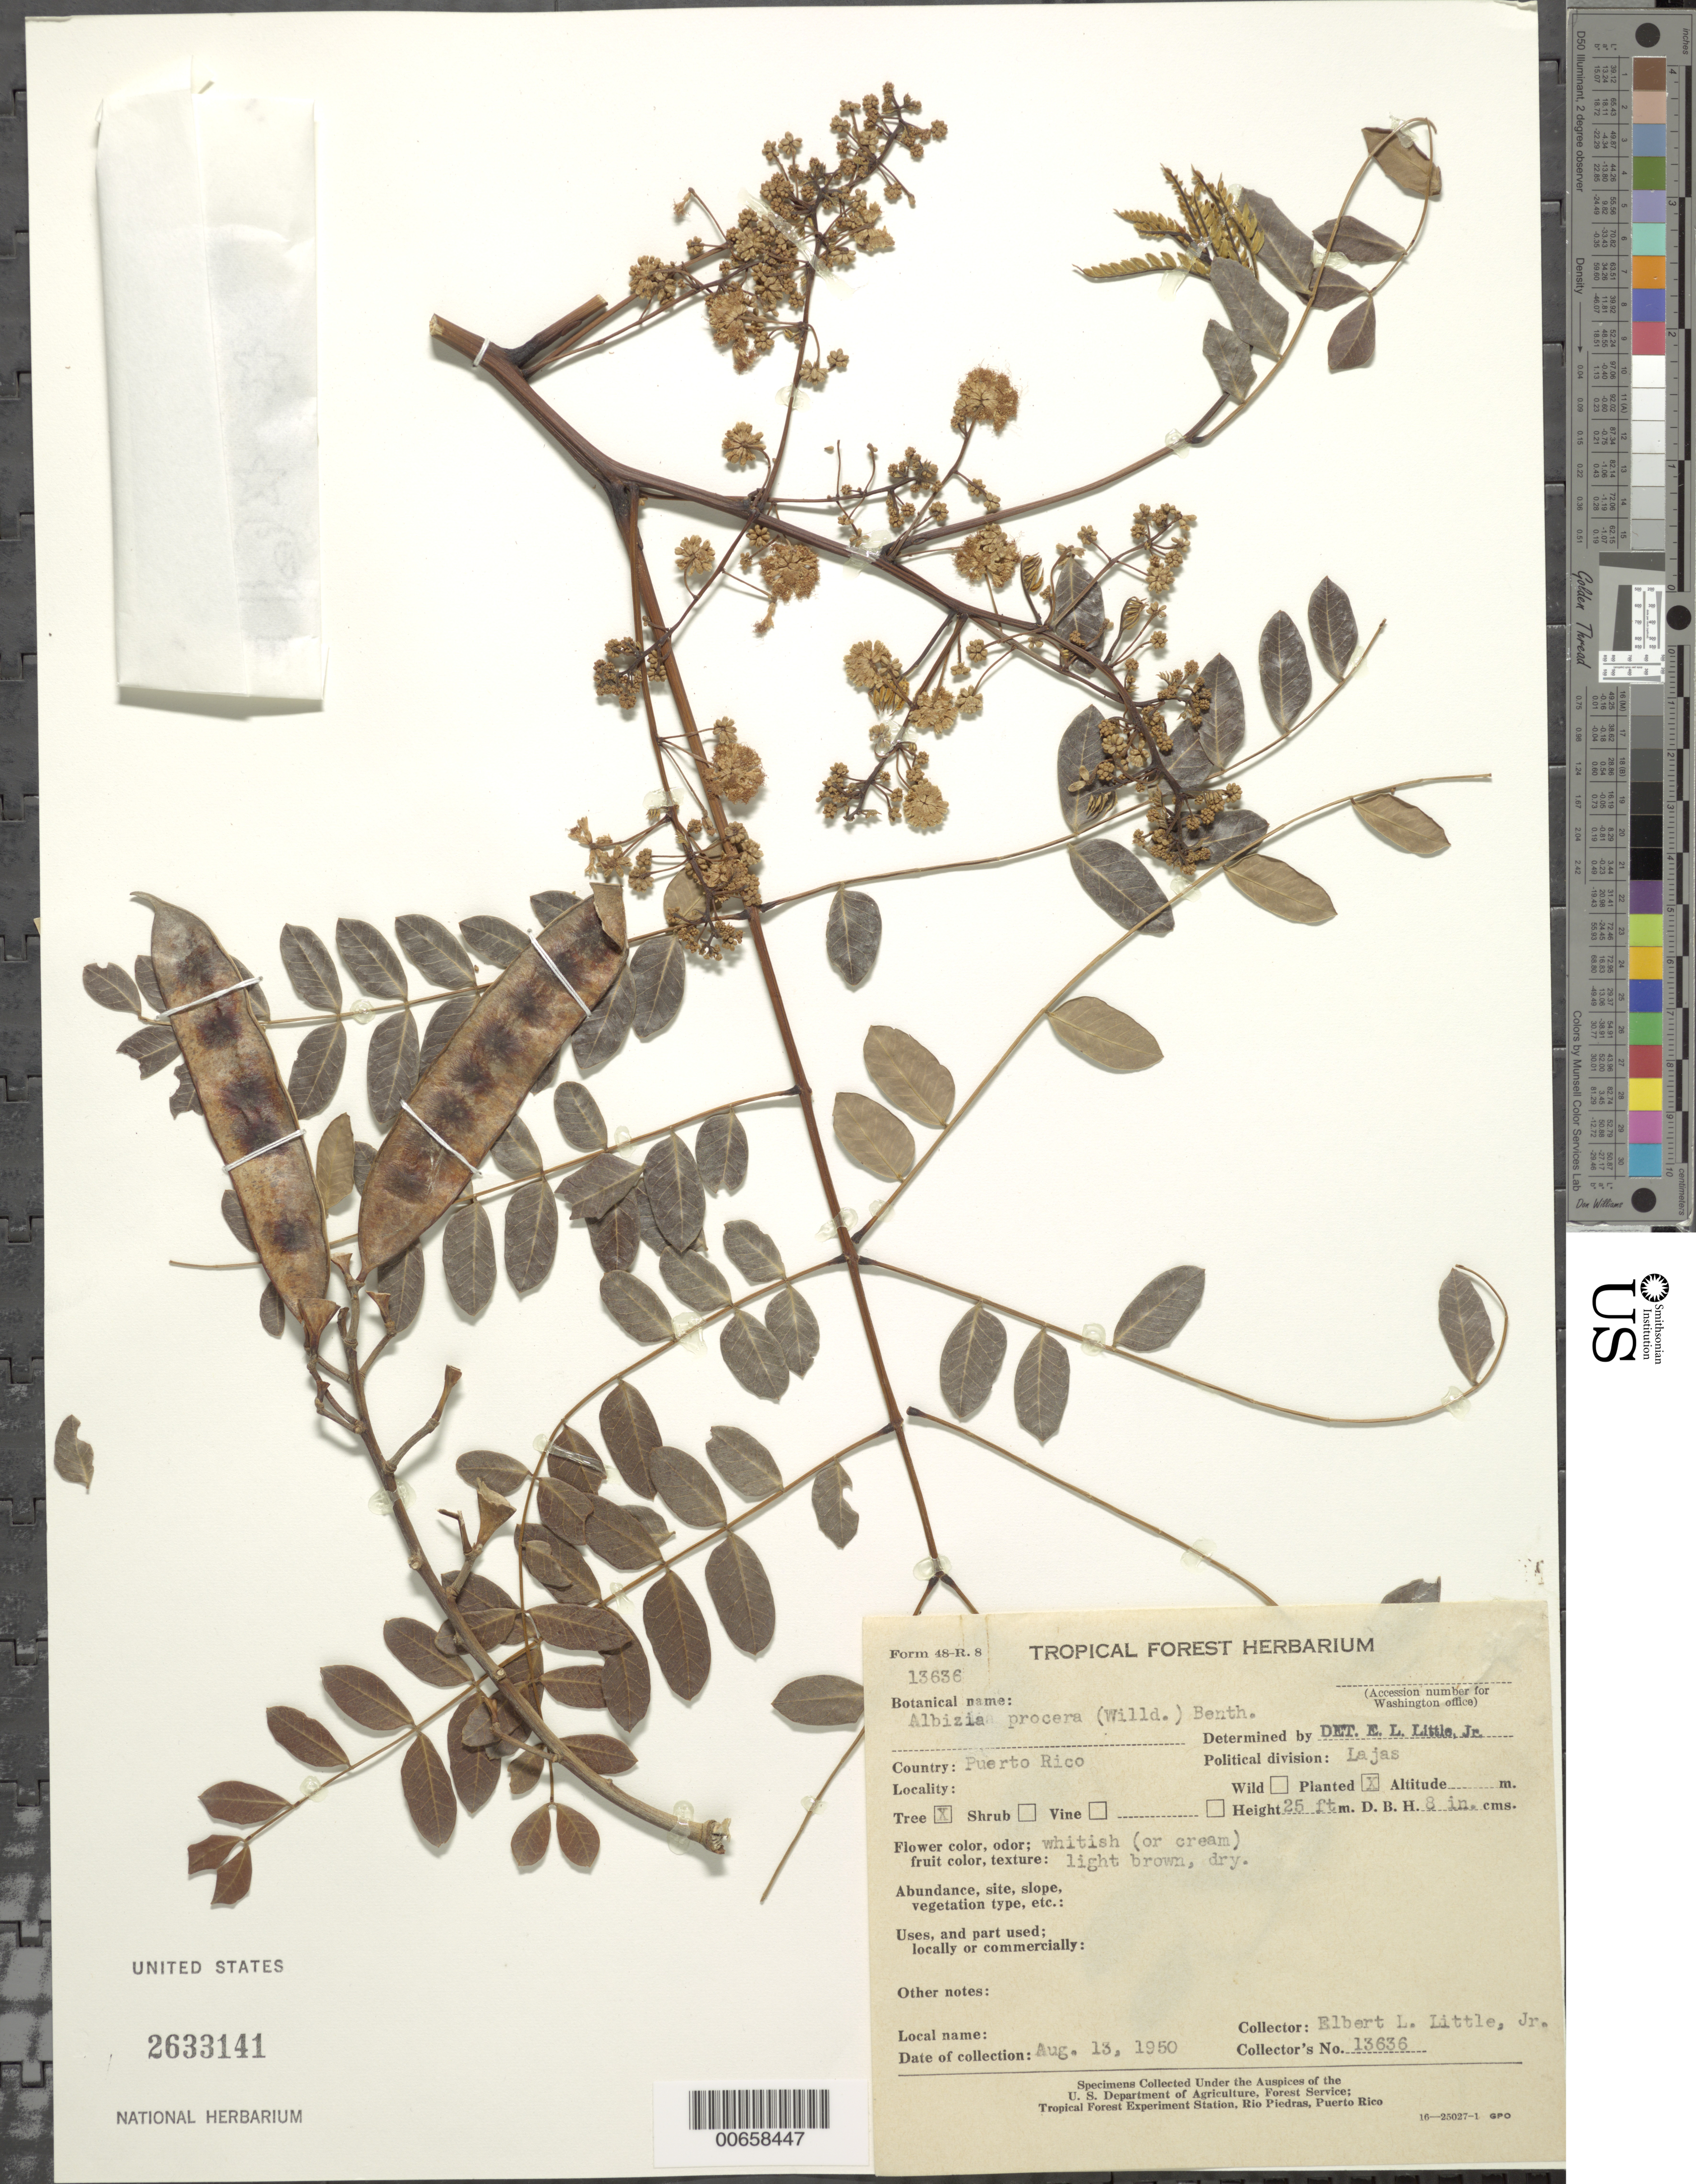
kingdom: Plantae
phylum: Tracheophyta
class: Magnoliopsida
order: Fabales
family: Fabaceae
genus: Albizia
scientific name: Albizia procera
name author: (Roxb.) Benth.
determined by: Little, Elbert L., Jr., (FSSR), United States Department of Agriculture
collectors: E. L. Little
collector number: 13636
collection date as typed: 13 Aug 1950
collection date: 1950-08-13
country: Puerto Rico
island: Greater Antilles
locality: Lajas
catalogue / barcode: US 2633141